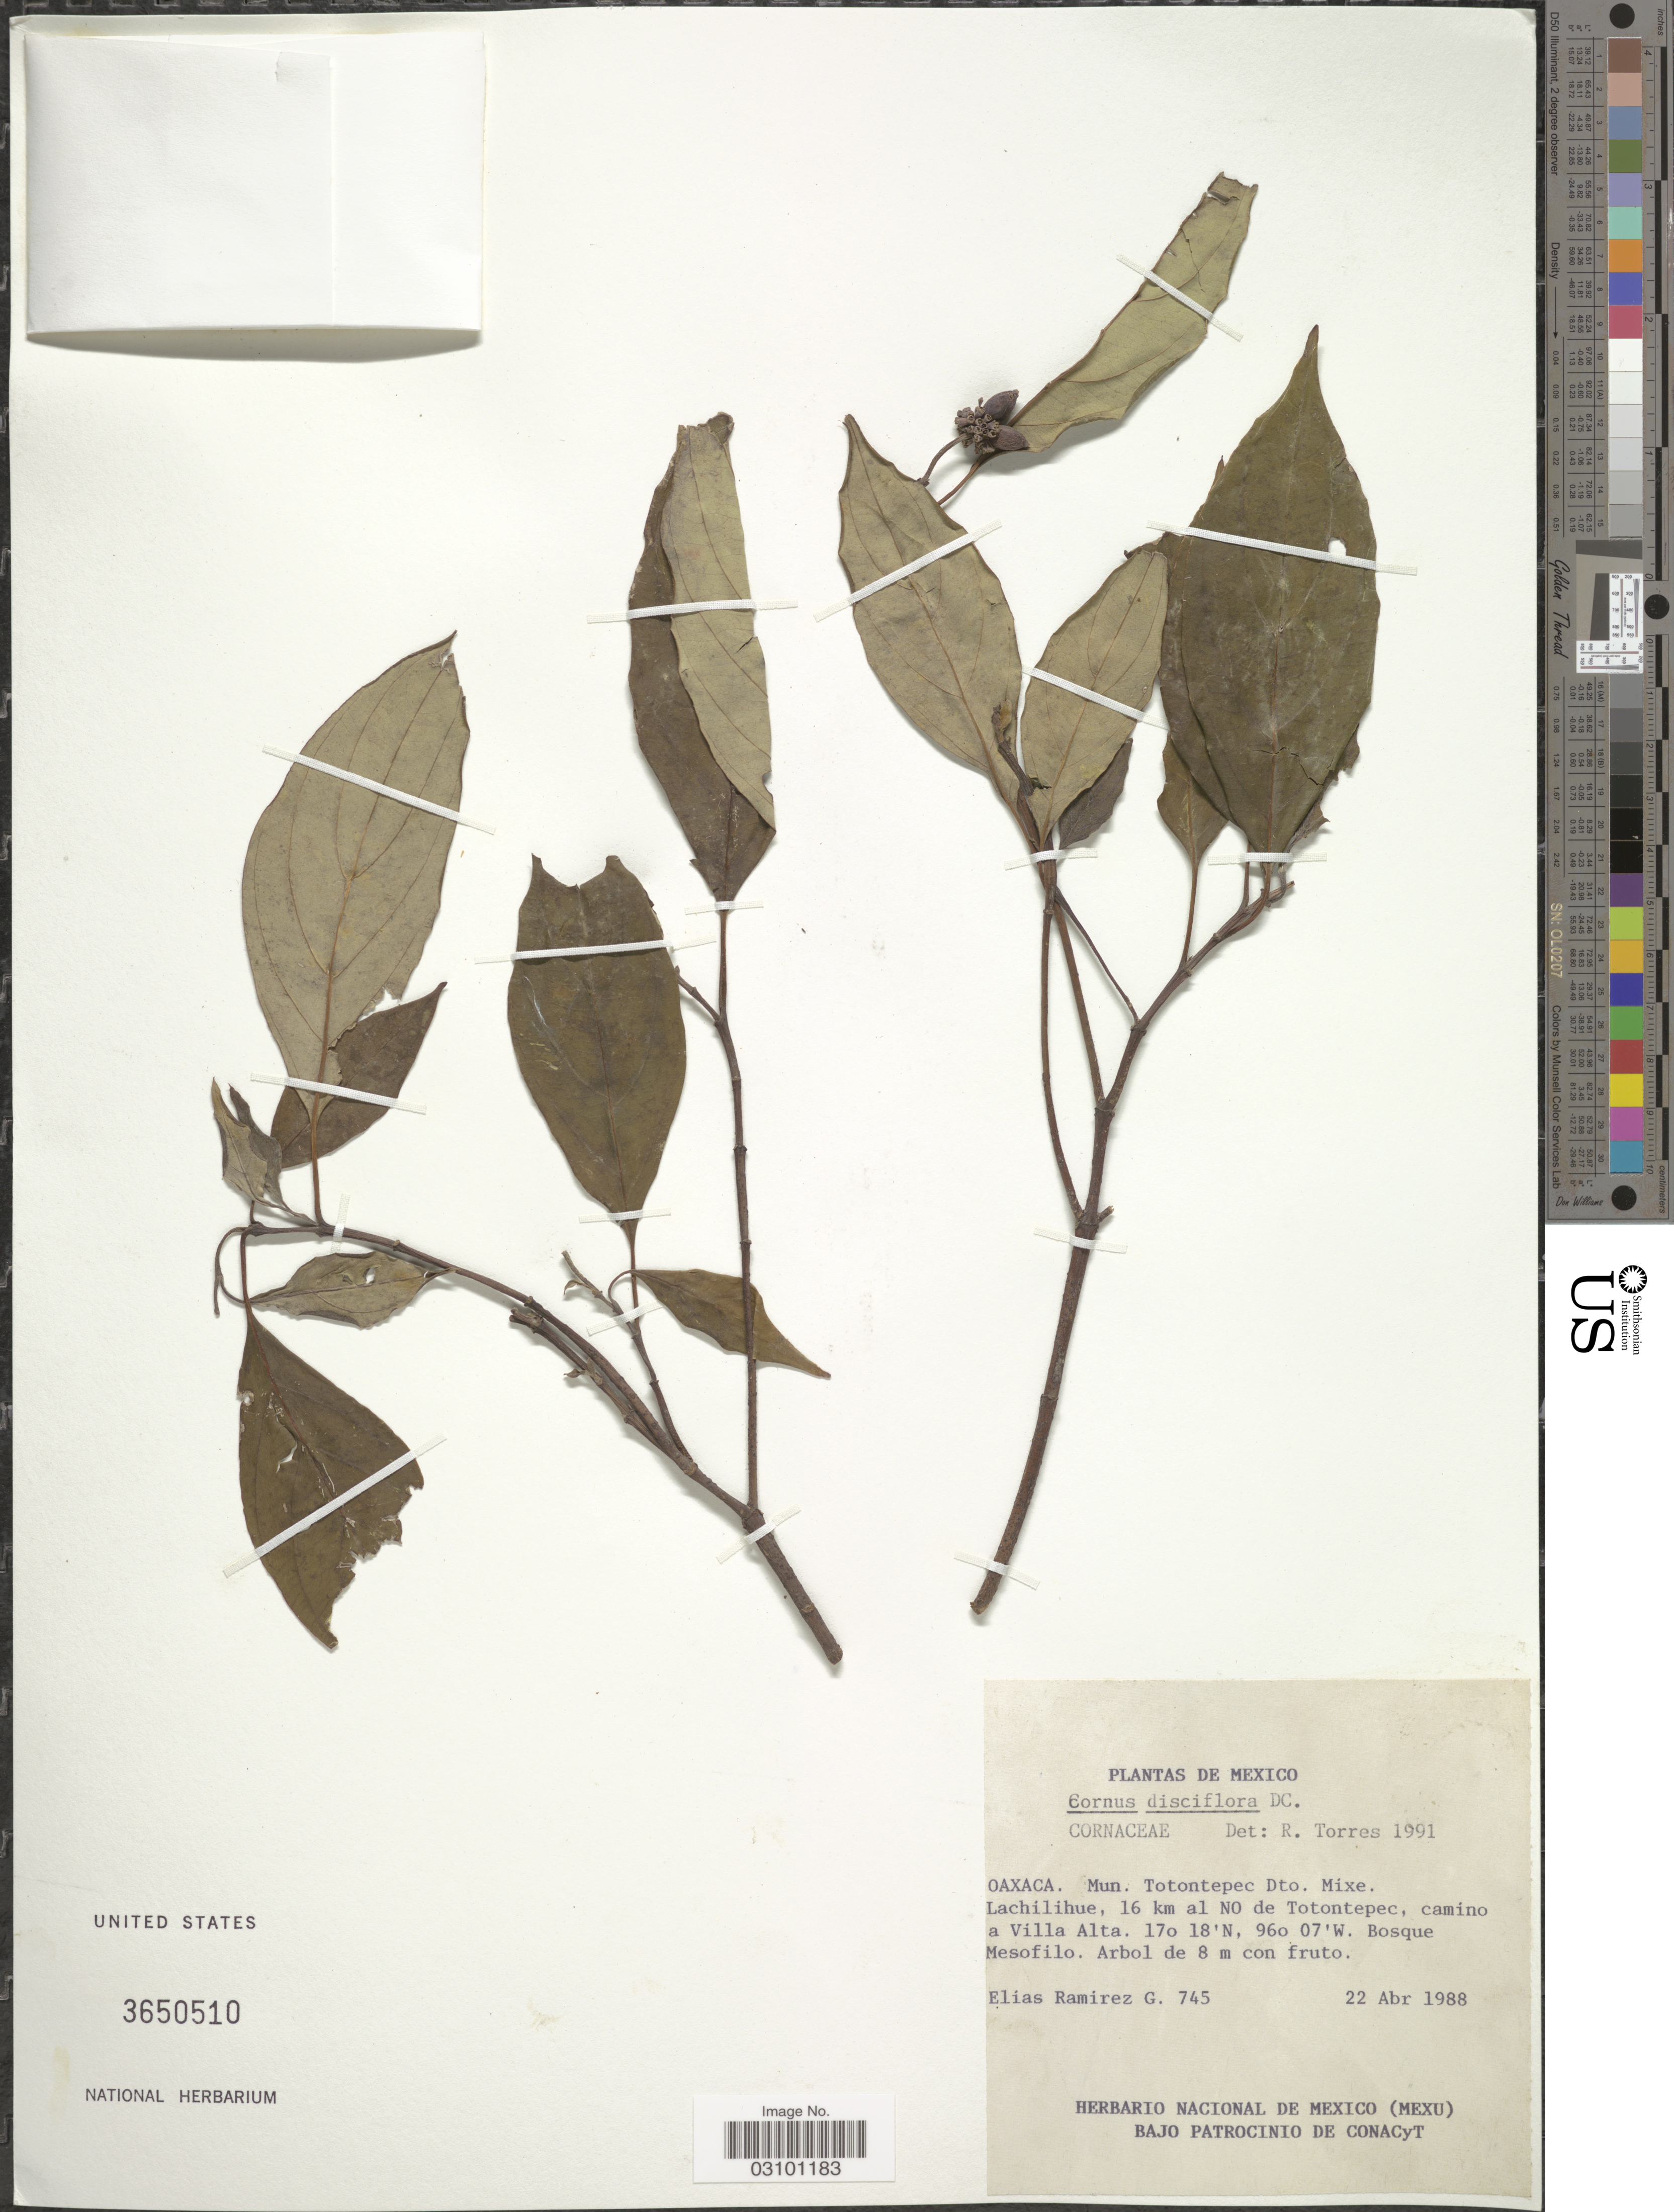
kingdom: Plantae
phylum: Tracheophyta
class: Magnoliopsida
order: Cornales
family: Cornaceae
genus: Cornus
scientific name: Cornus disciflora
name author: Moc. & Sessé ex DC.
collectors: E. Ramirez G.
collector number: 745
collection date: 1988-04-22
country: Mexico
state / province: Oaxaca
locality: Mun. Totontepec Dto. Mixe. Lachilihue, 16 km al NO de Totontepec, camino a Villa Alta.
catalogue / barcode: US 3650510